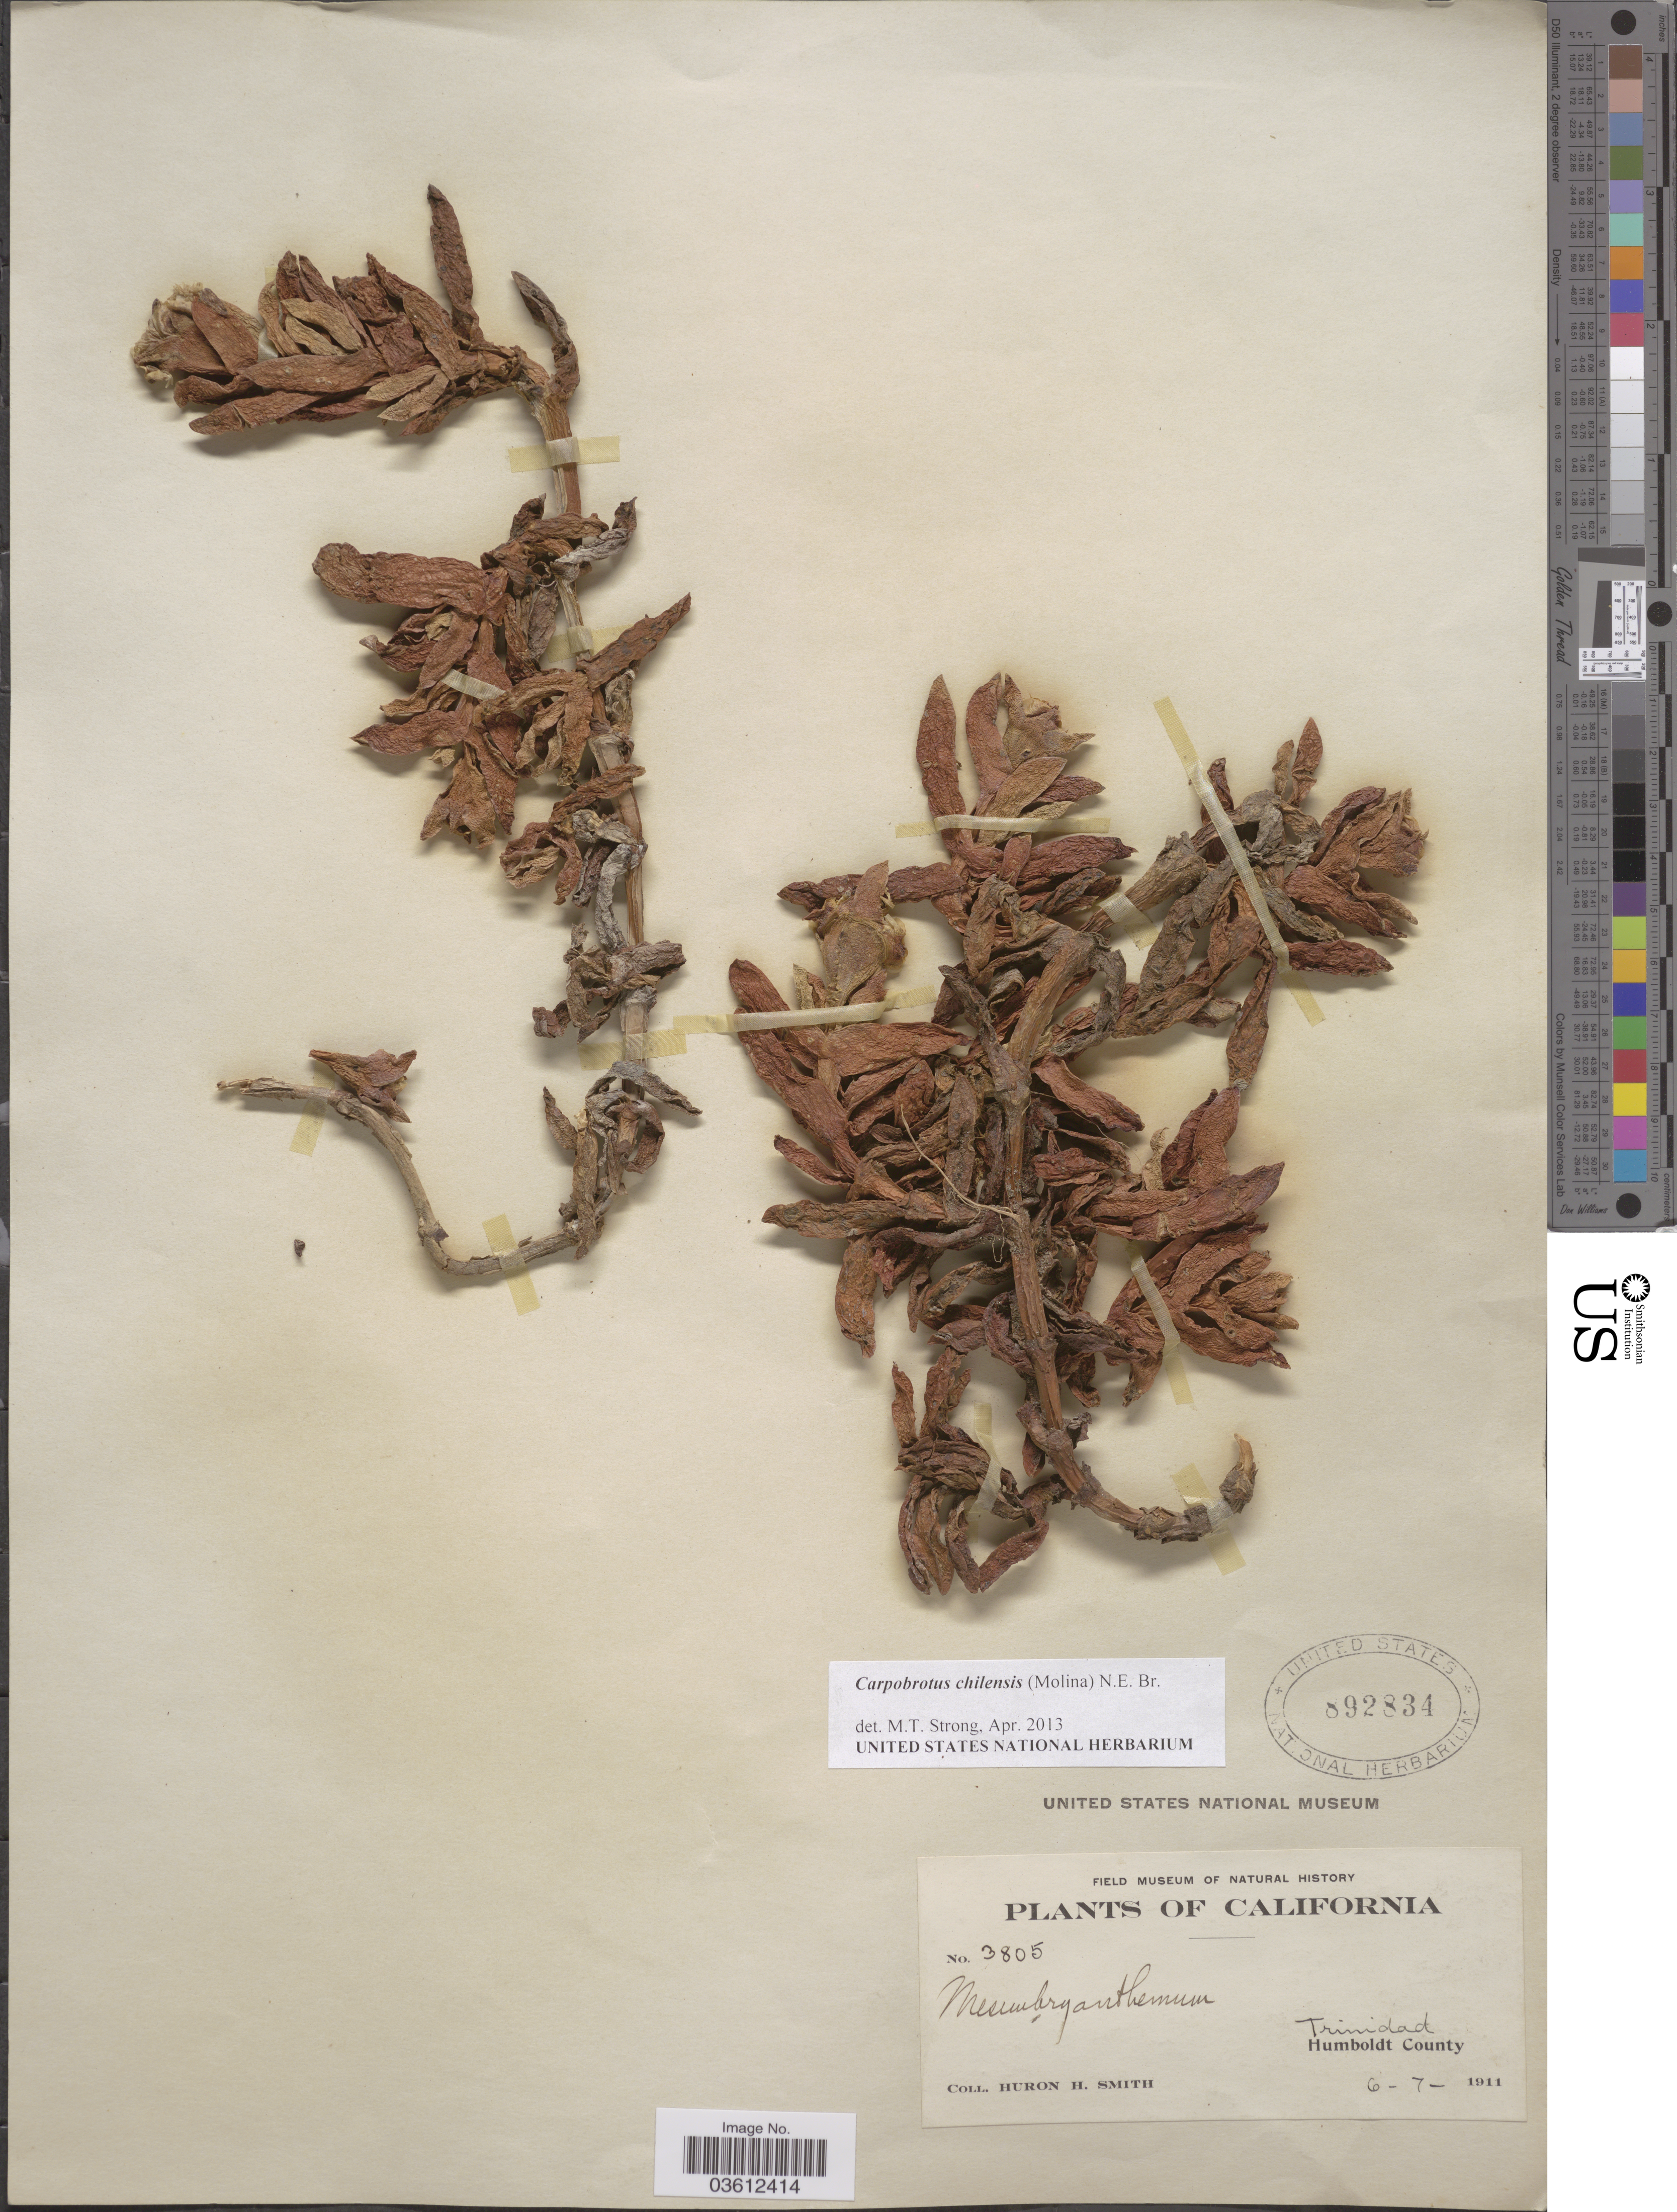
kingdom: Plantae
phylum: Tracheophyta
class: Magnoliopsida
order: Caryophyllales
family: Aizoaceae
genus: Carpobrotus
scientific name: Carpobrotus chilensis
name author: (Molina) N.E. Br.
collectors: Huron H. Smith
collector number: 3805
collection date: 1911-06-07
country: United States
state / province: California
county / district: Humboldt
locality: Trinidad. Humboldt County.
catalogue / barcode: US 892834